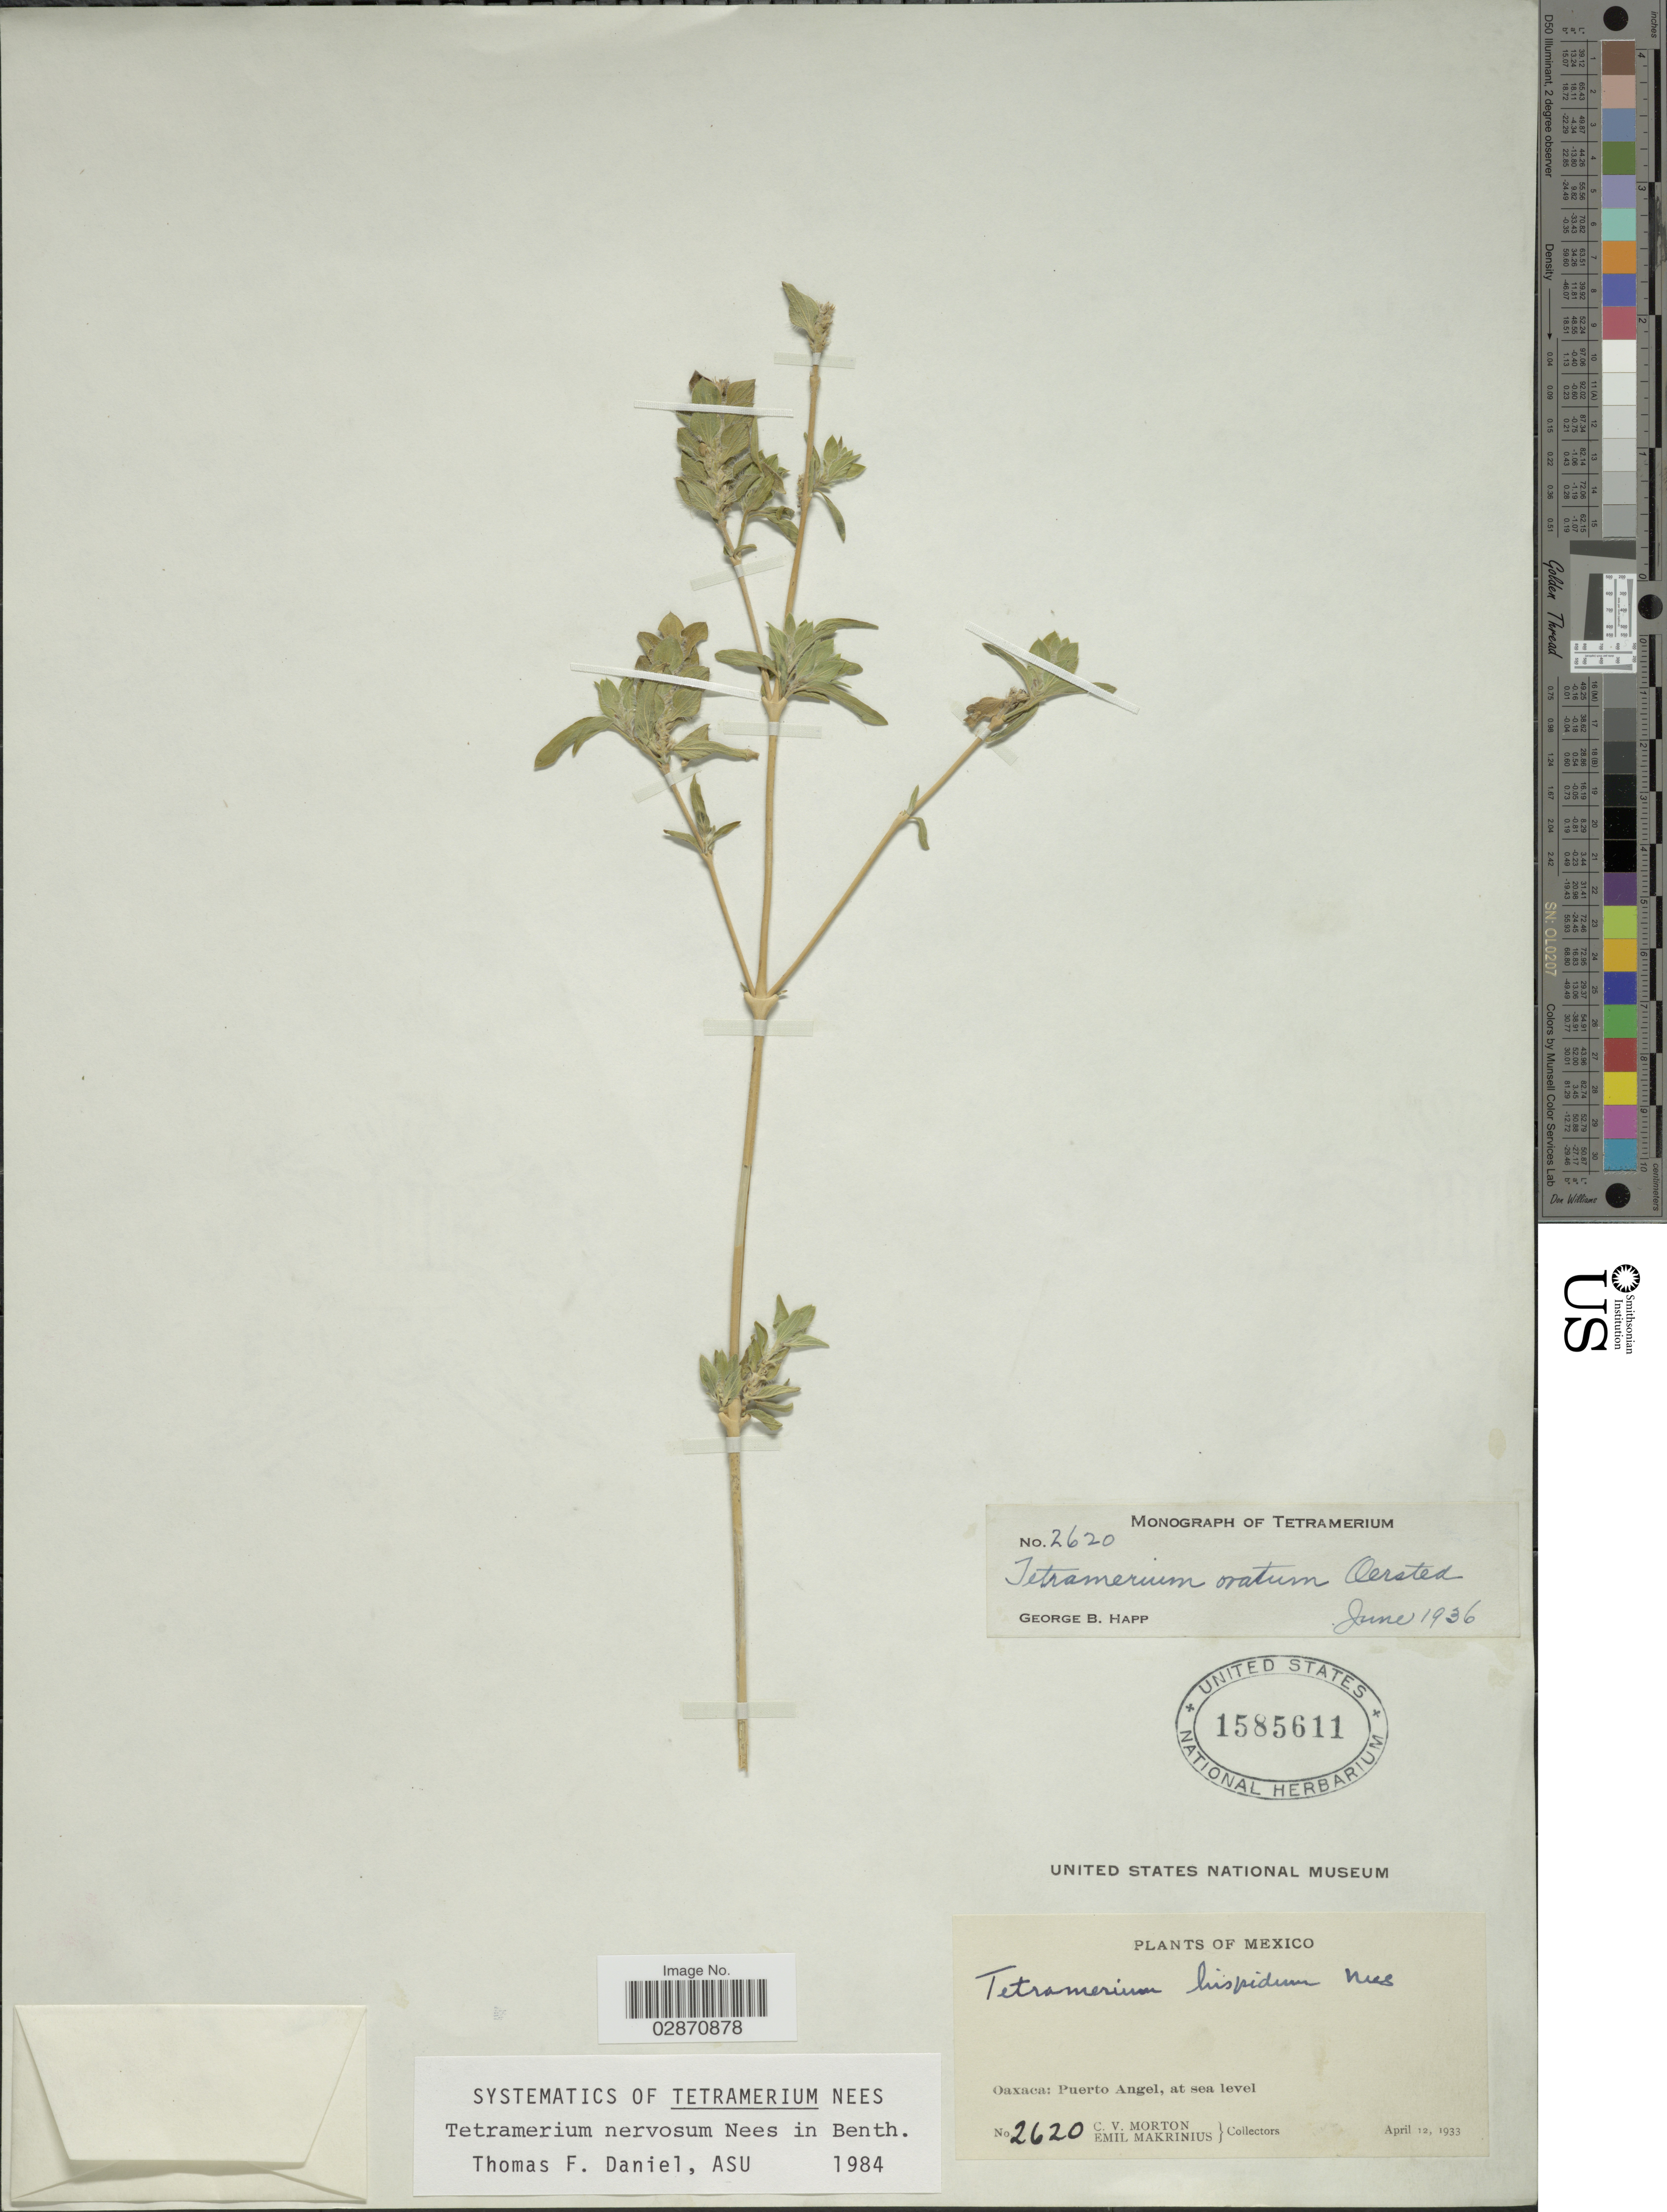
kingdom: Plantae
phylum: Tracheophyta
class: Magnoliopsida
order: Lamiales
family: Acanthaceae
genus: Tetramerium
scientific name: Tetramerium nervosum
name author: Nees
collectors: C. V. Morton & E. Makrinus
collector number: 2620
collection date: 1933-04-12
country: Mexico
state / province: Oaxaca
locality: Puerto Angel.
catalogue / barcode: US 1585611